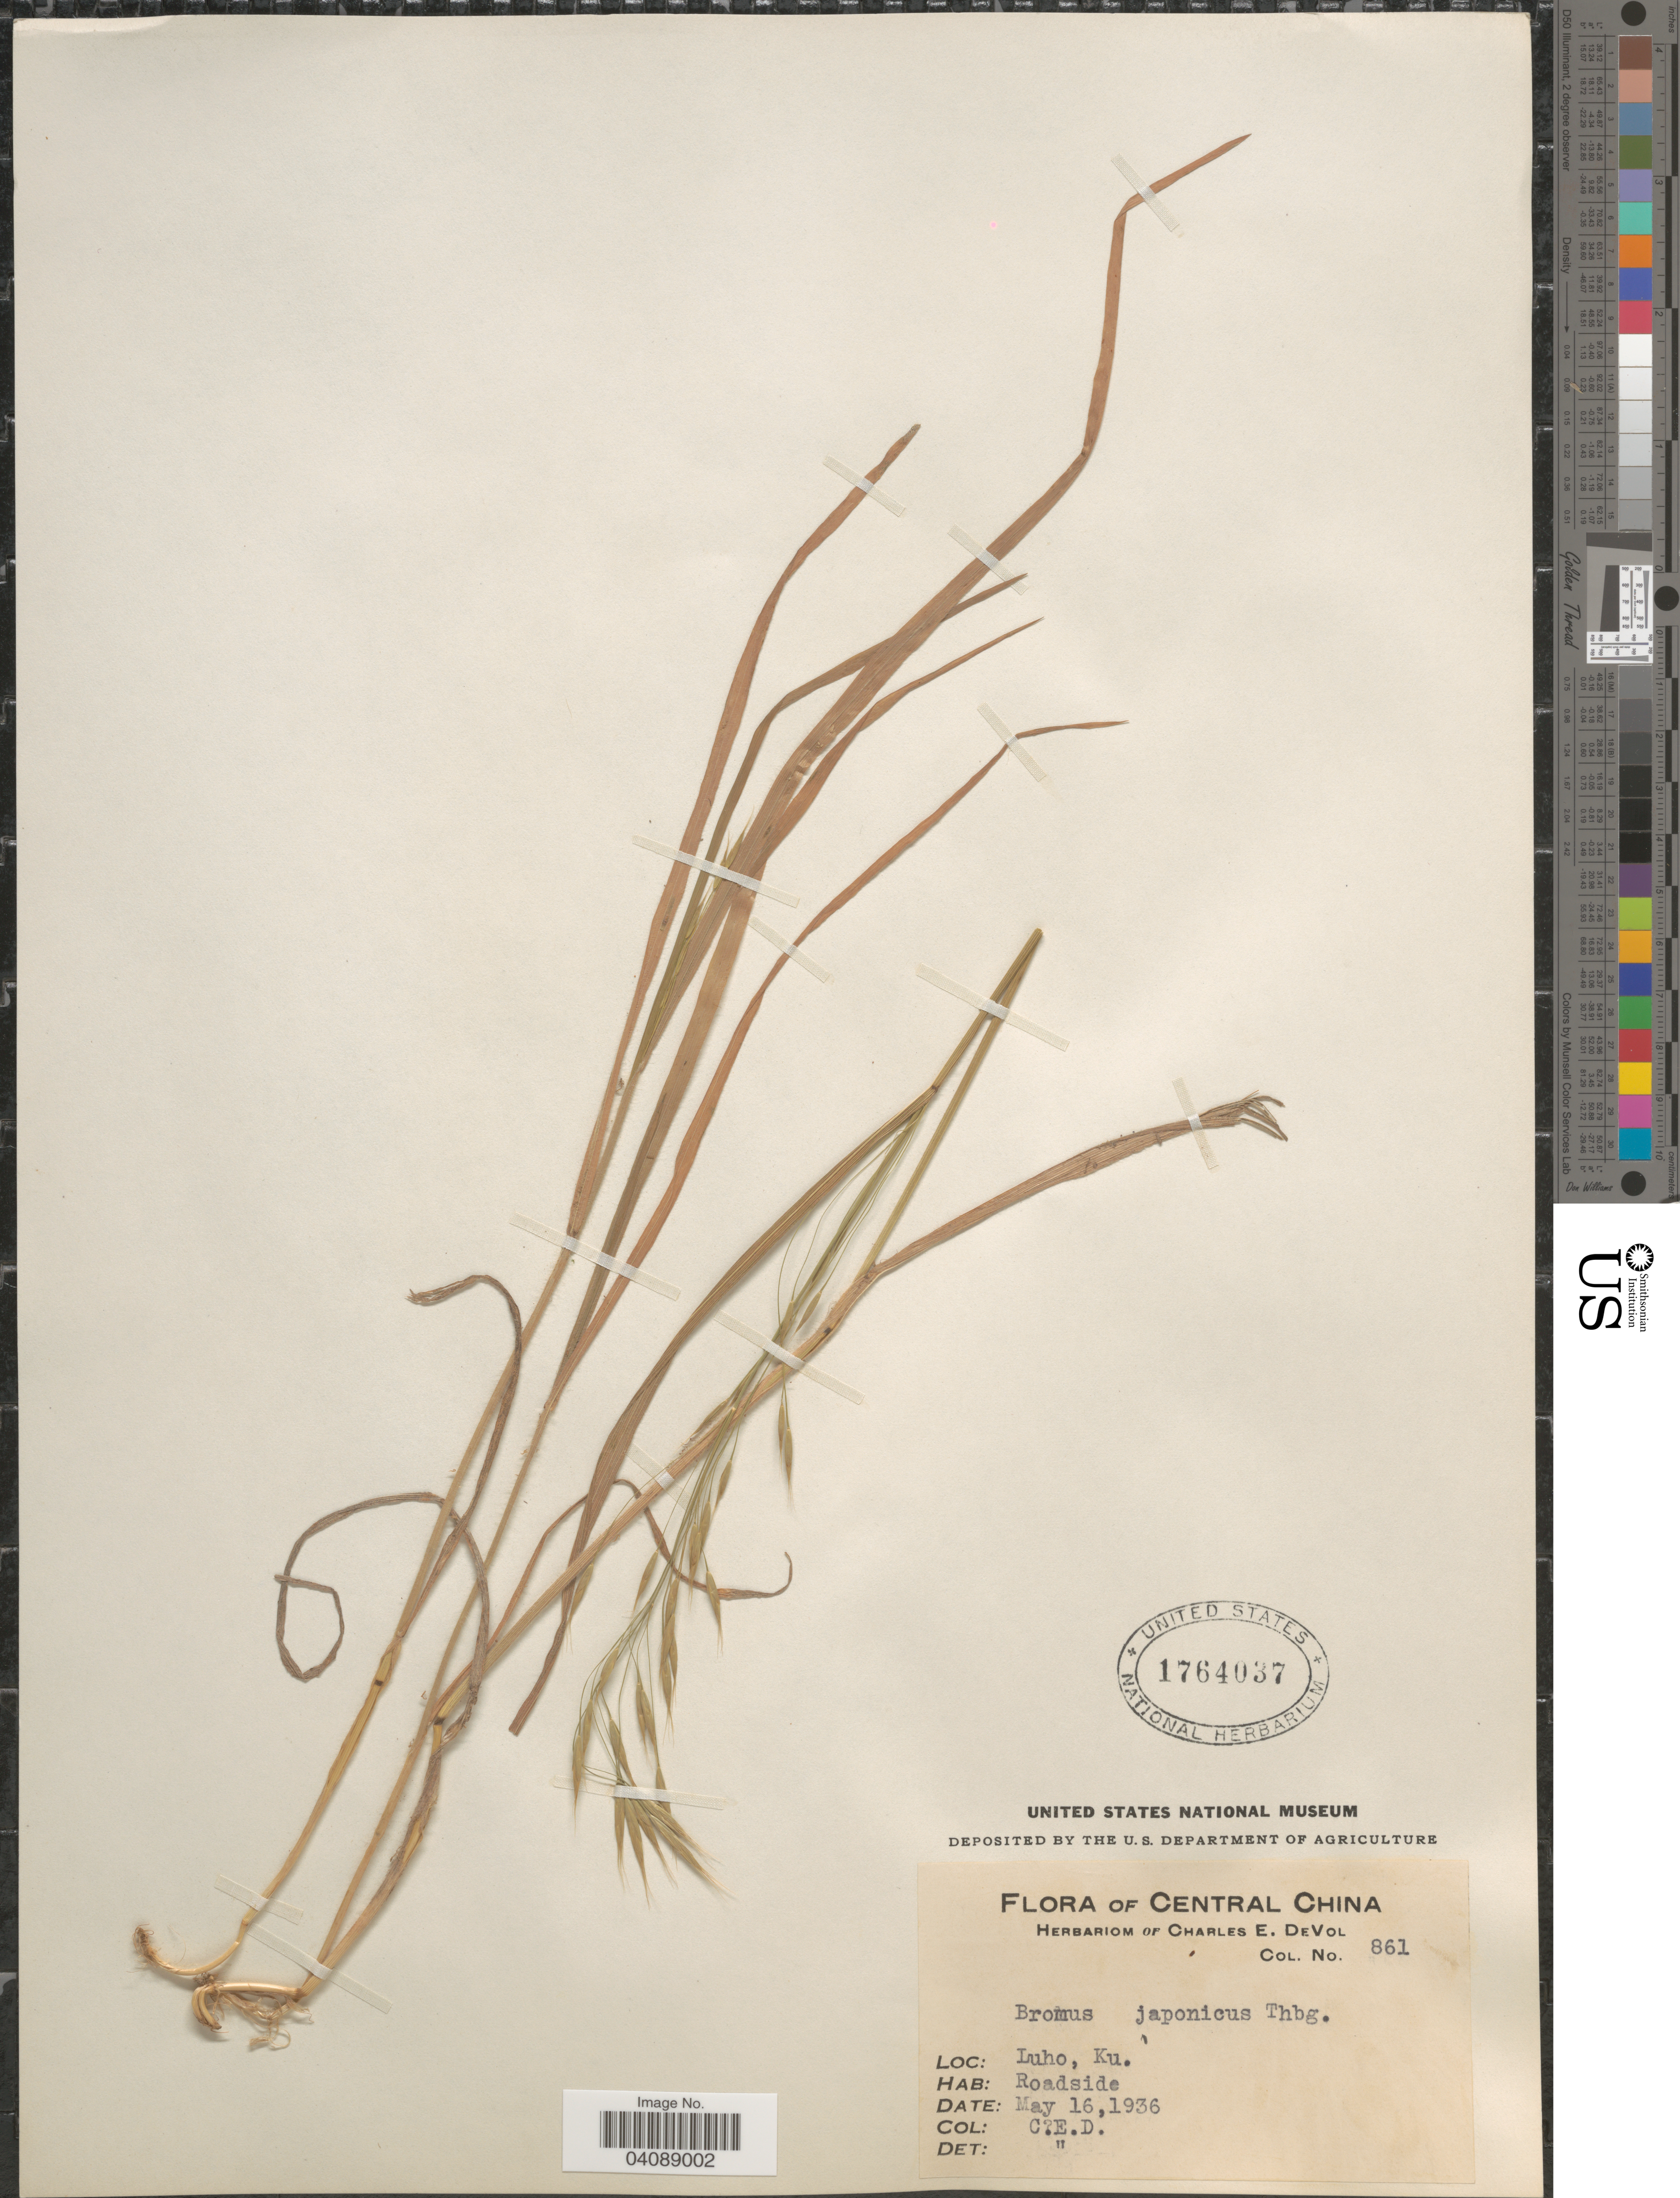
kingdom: Plantae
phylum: Tracheophyta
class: Liliopsida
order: Poales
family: Poaceae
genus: Bromus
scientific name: Bromus japonicus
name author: Houtt.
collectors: C. E. De Vol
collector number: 861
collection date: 1936-05-16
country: China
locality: Central China. Luho, Ku.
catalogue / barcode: US 1764037